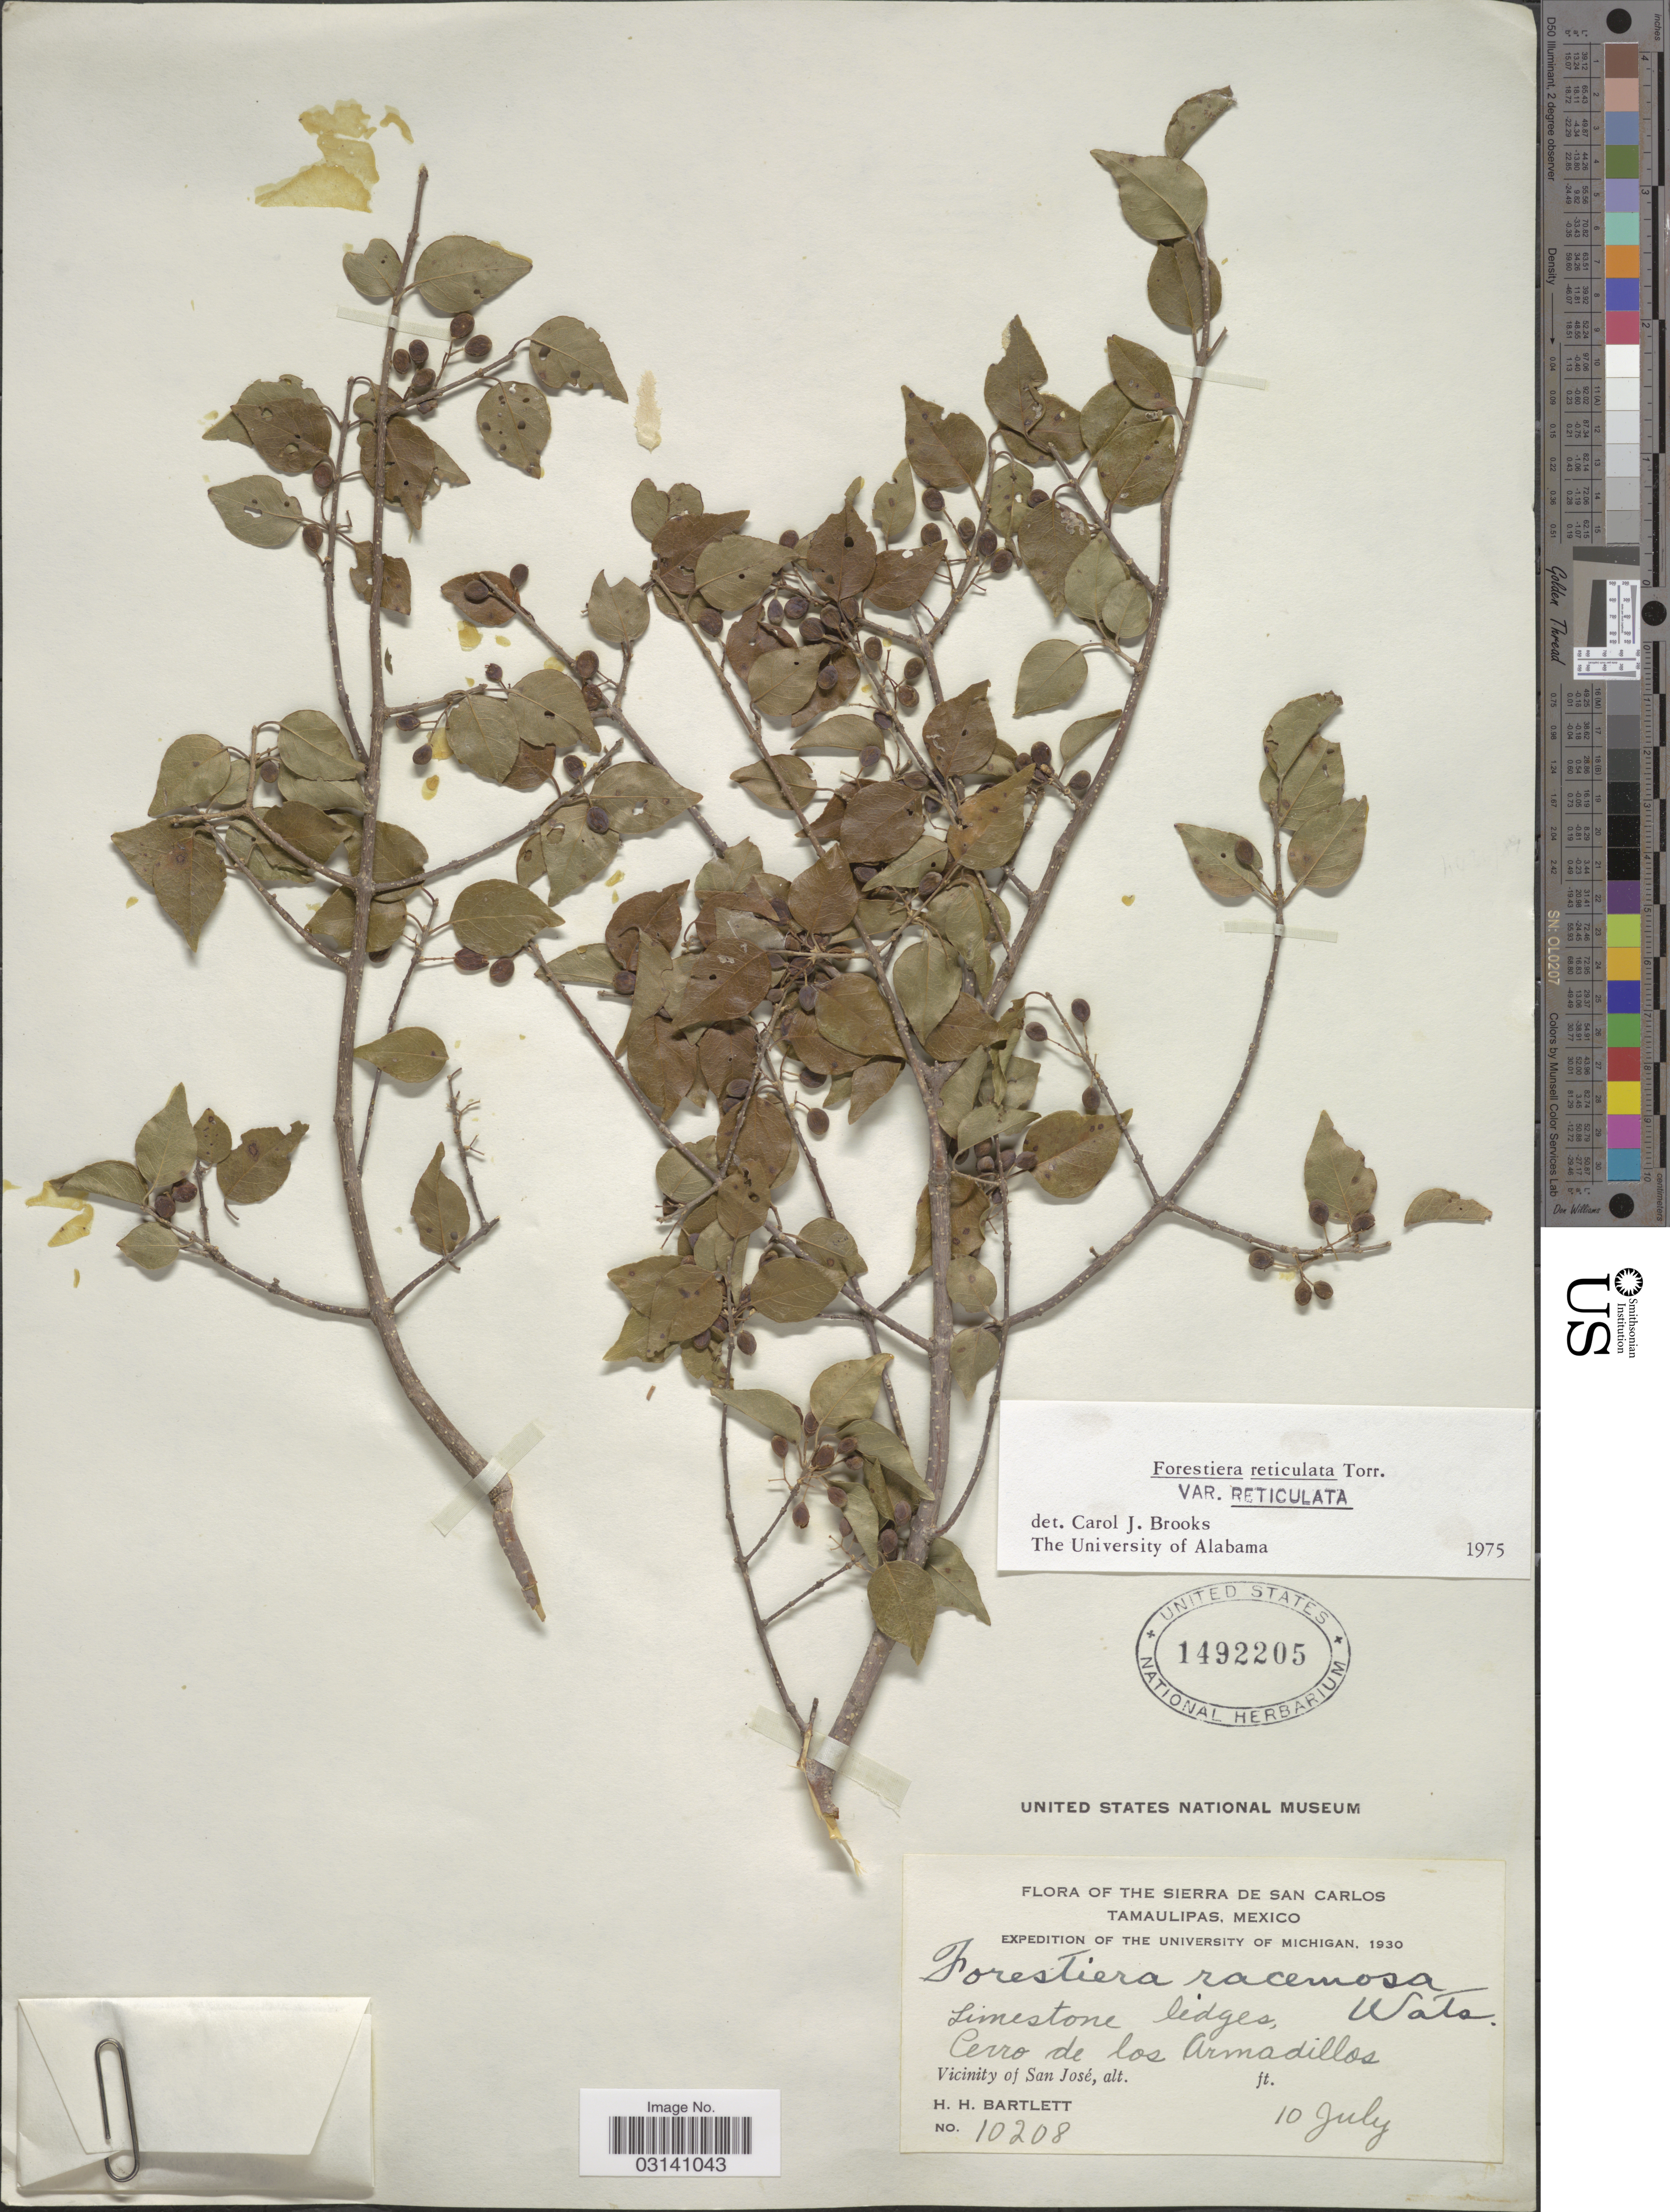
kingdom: Plantae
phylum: Tracheophyta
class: Magnoliopsida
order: Lamiales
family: Oleaceae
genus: Forestiera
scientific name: Forestiera reticulata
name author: Torr. in Emory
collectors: H. H. Bartlett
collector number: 10208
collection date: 1930-07-10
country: Mexico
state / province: Tamaulipas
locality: The Sierra de San Carlos. Cerro de los Armadillos. Vicinity of San José.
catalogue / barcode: US 1492205